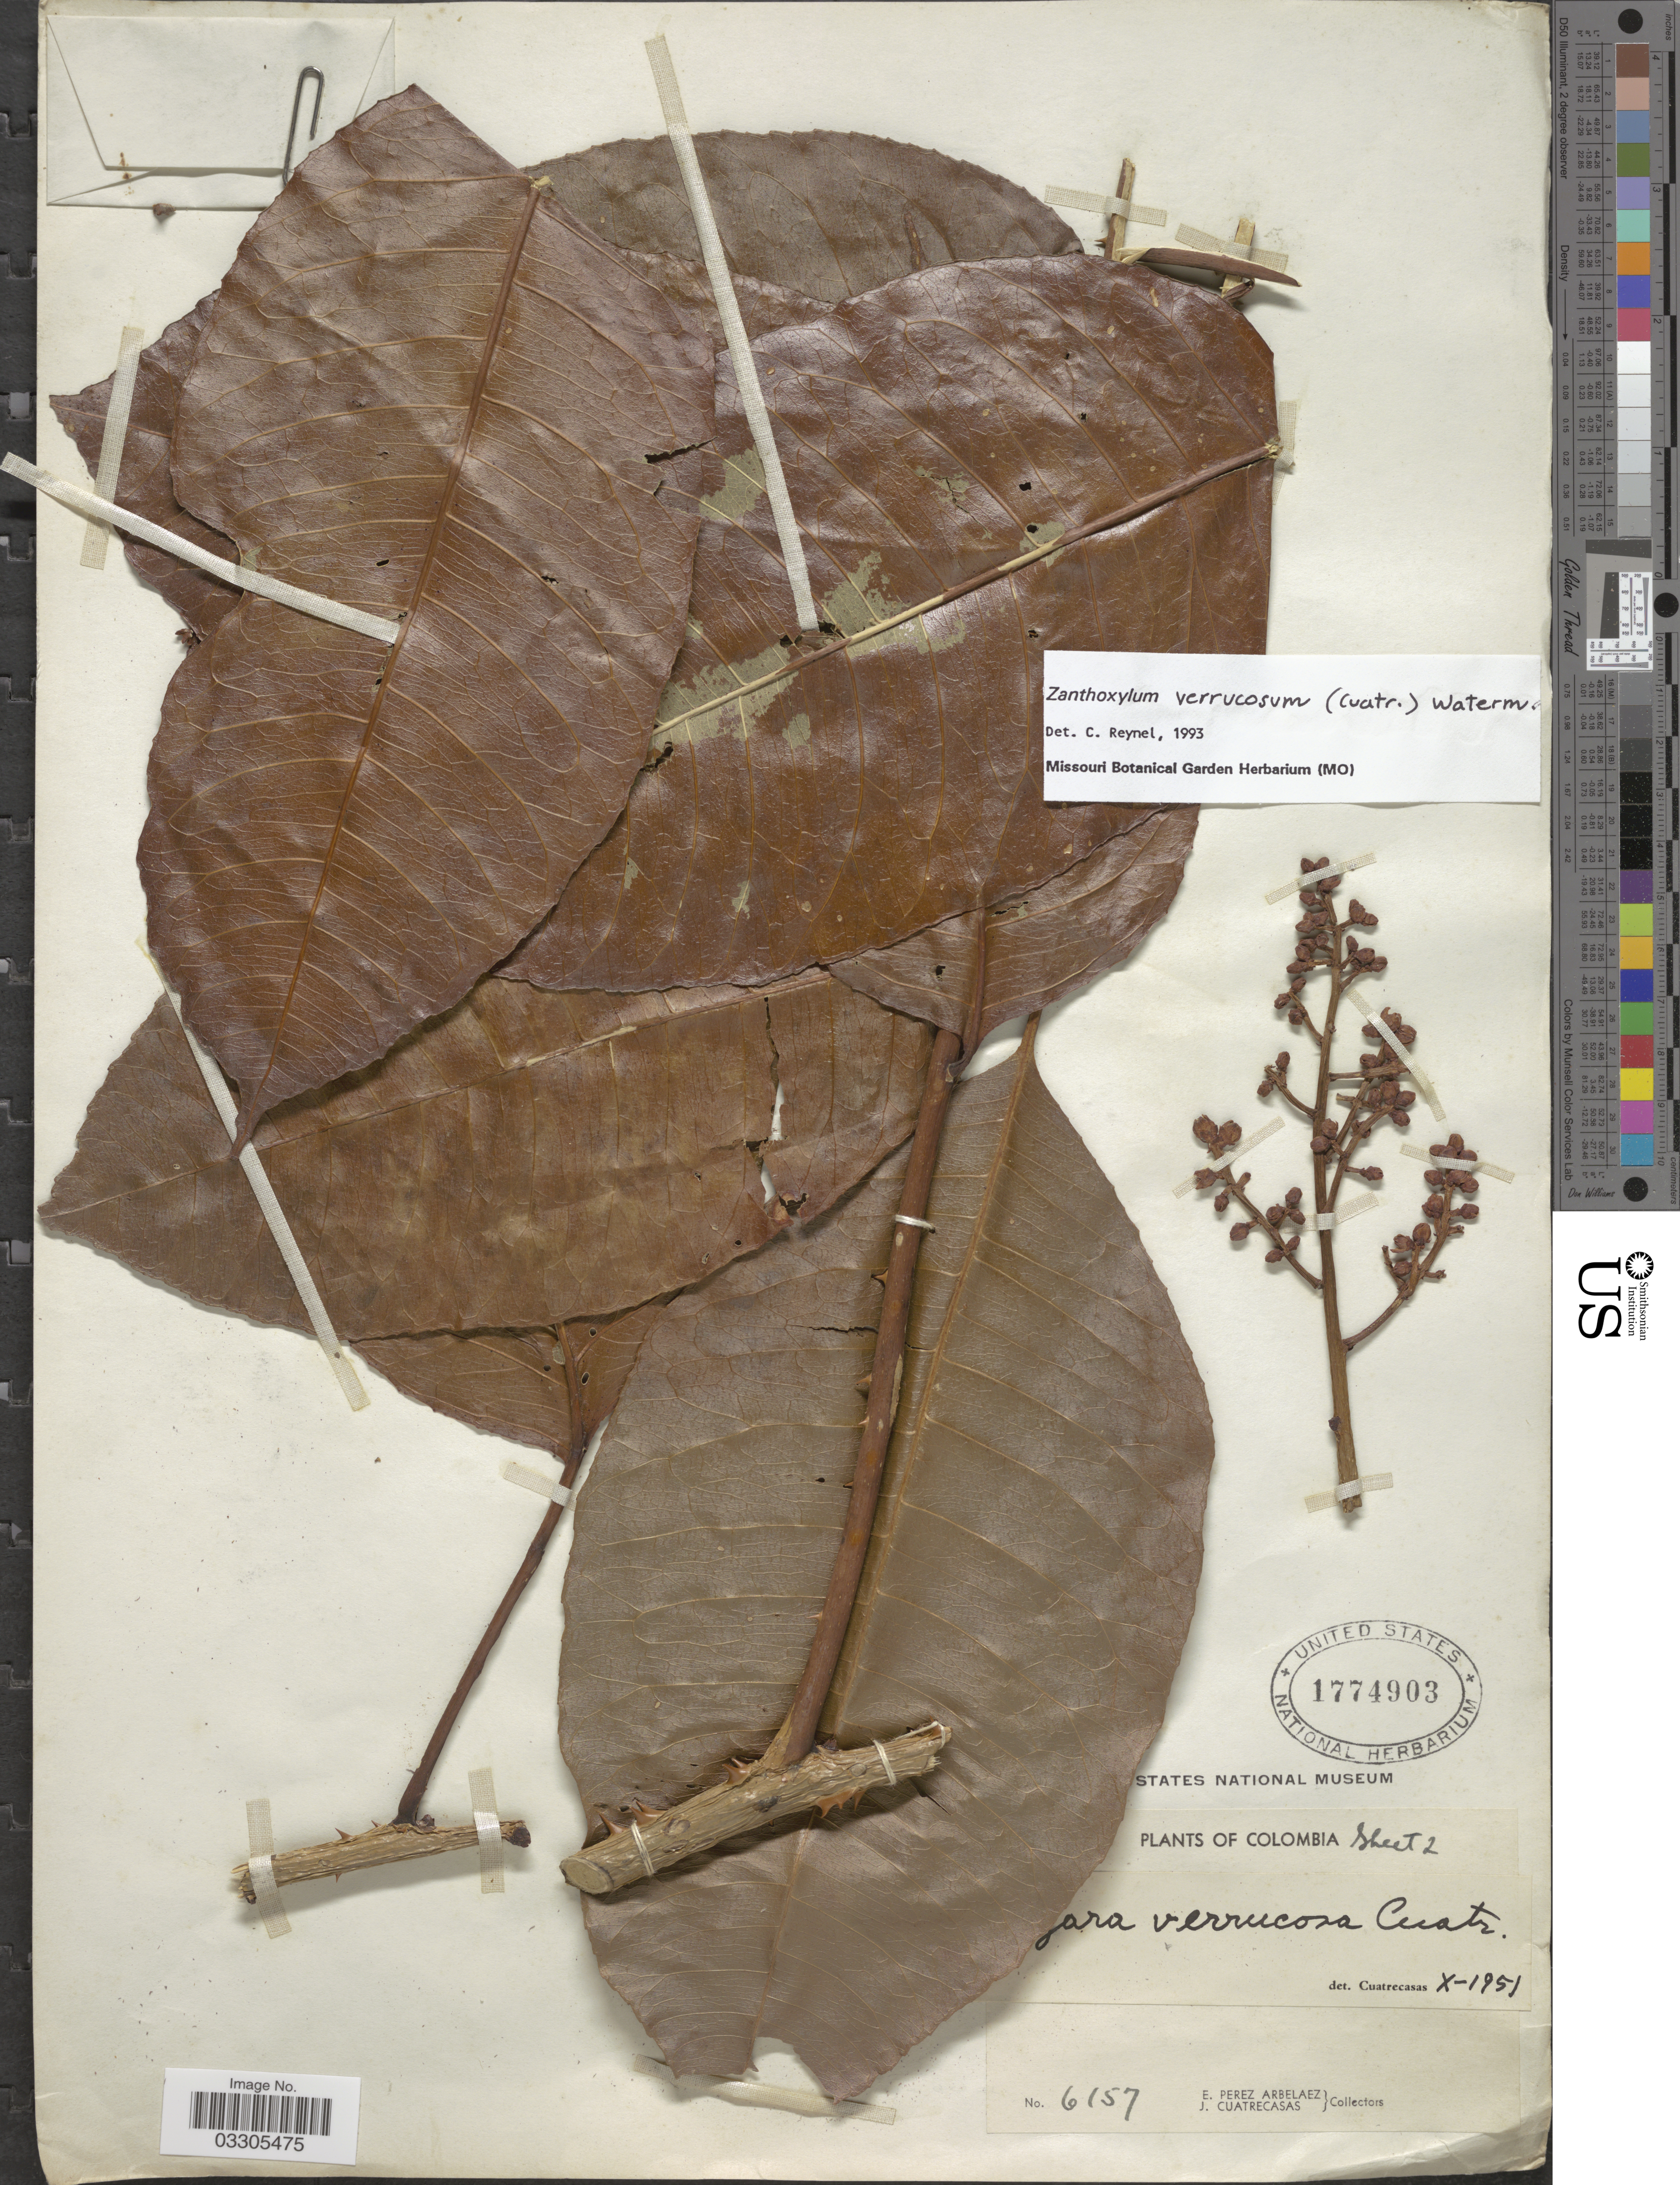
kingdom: Plantae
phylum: Tracheophyta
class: Magnoliopsida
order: Sapindales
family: Rutaceae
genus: Zanthoxylum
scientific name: Zanthoxylum verrucosum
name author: (Cuatrec.) P.G. Waterman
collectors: E. Pérez Arbeláez & J. Cuatrecasas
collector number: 6157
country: Colombia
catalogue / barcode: US 1774903